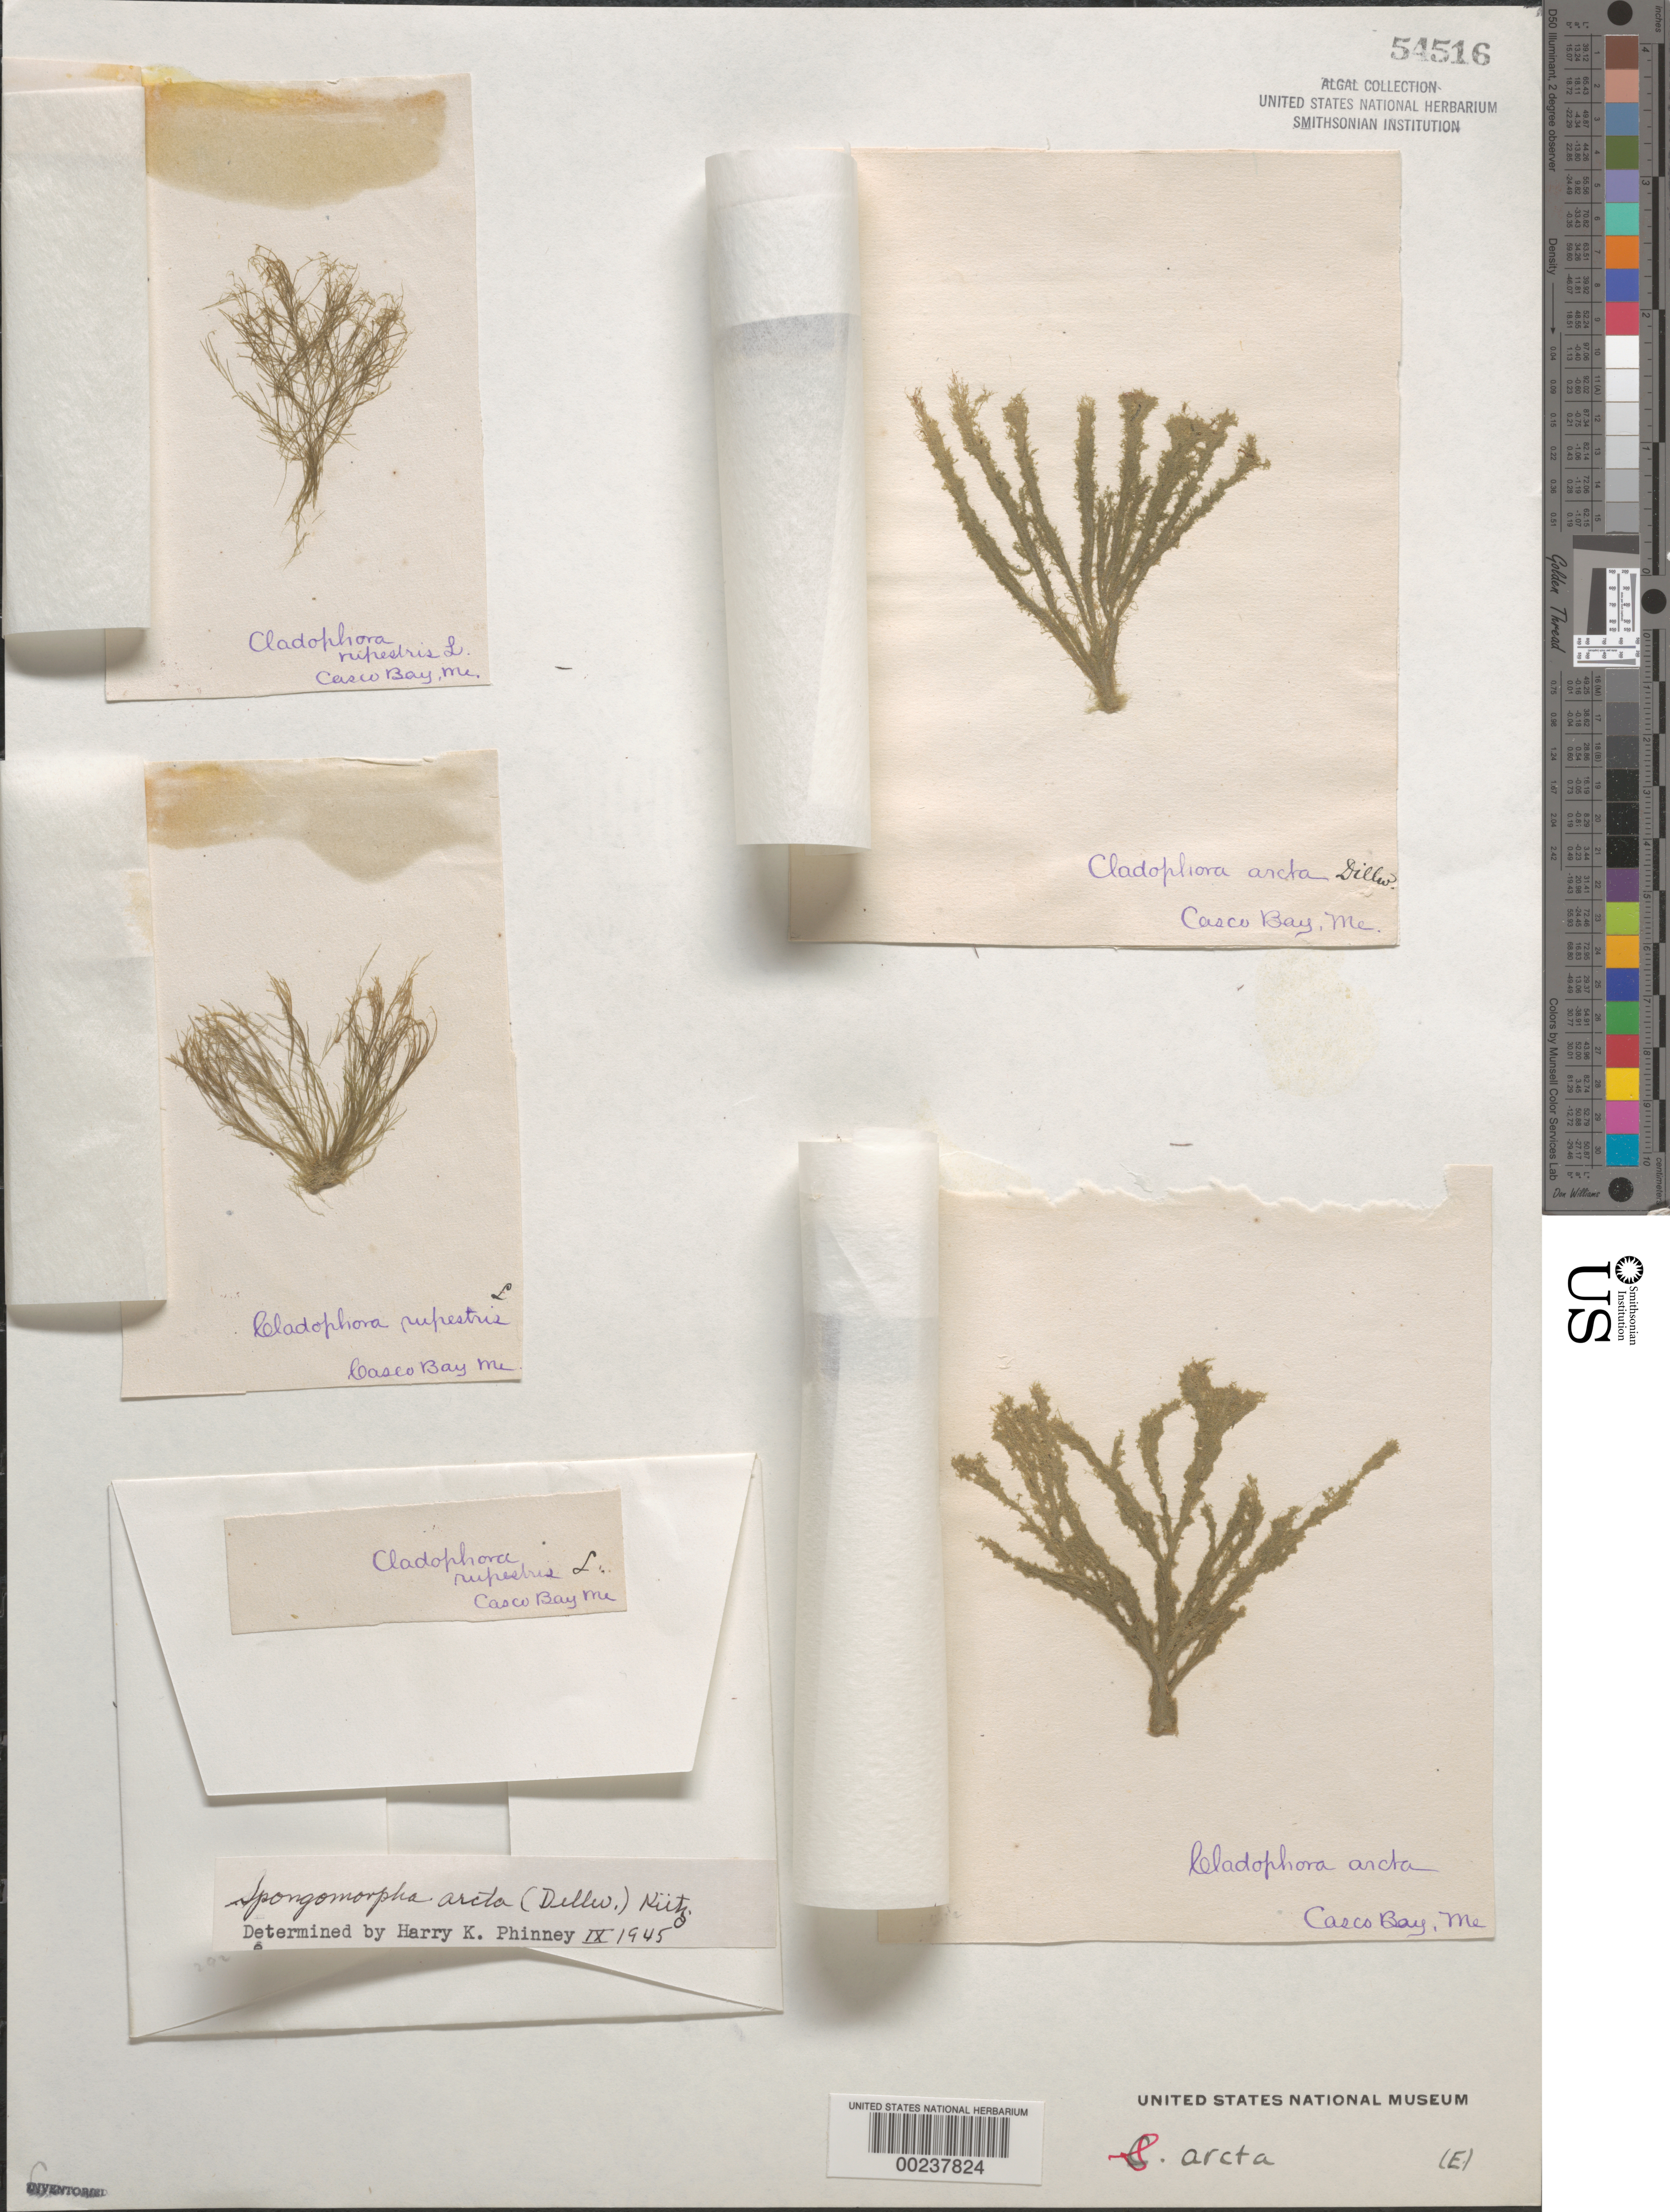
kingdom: Plantae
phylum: Chlorophyta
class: Ulvophyceae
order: Ulotrichales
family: Ulotrichaceae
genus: Acrosiphonia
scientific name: Acrosiphonia arcta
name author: (Dillwyn) Gain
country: United States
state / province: Maine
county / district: Cumberland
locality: Casco Bay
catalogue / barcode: US 54516